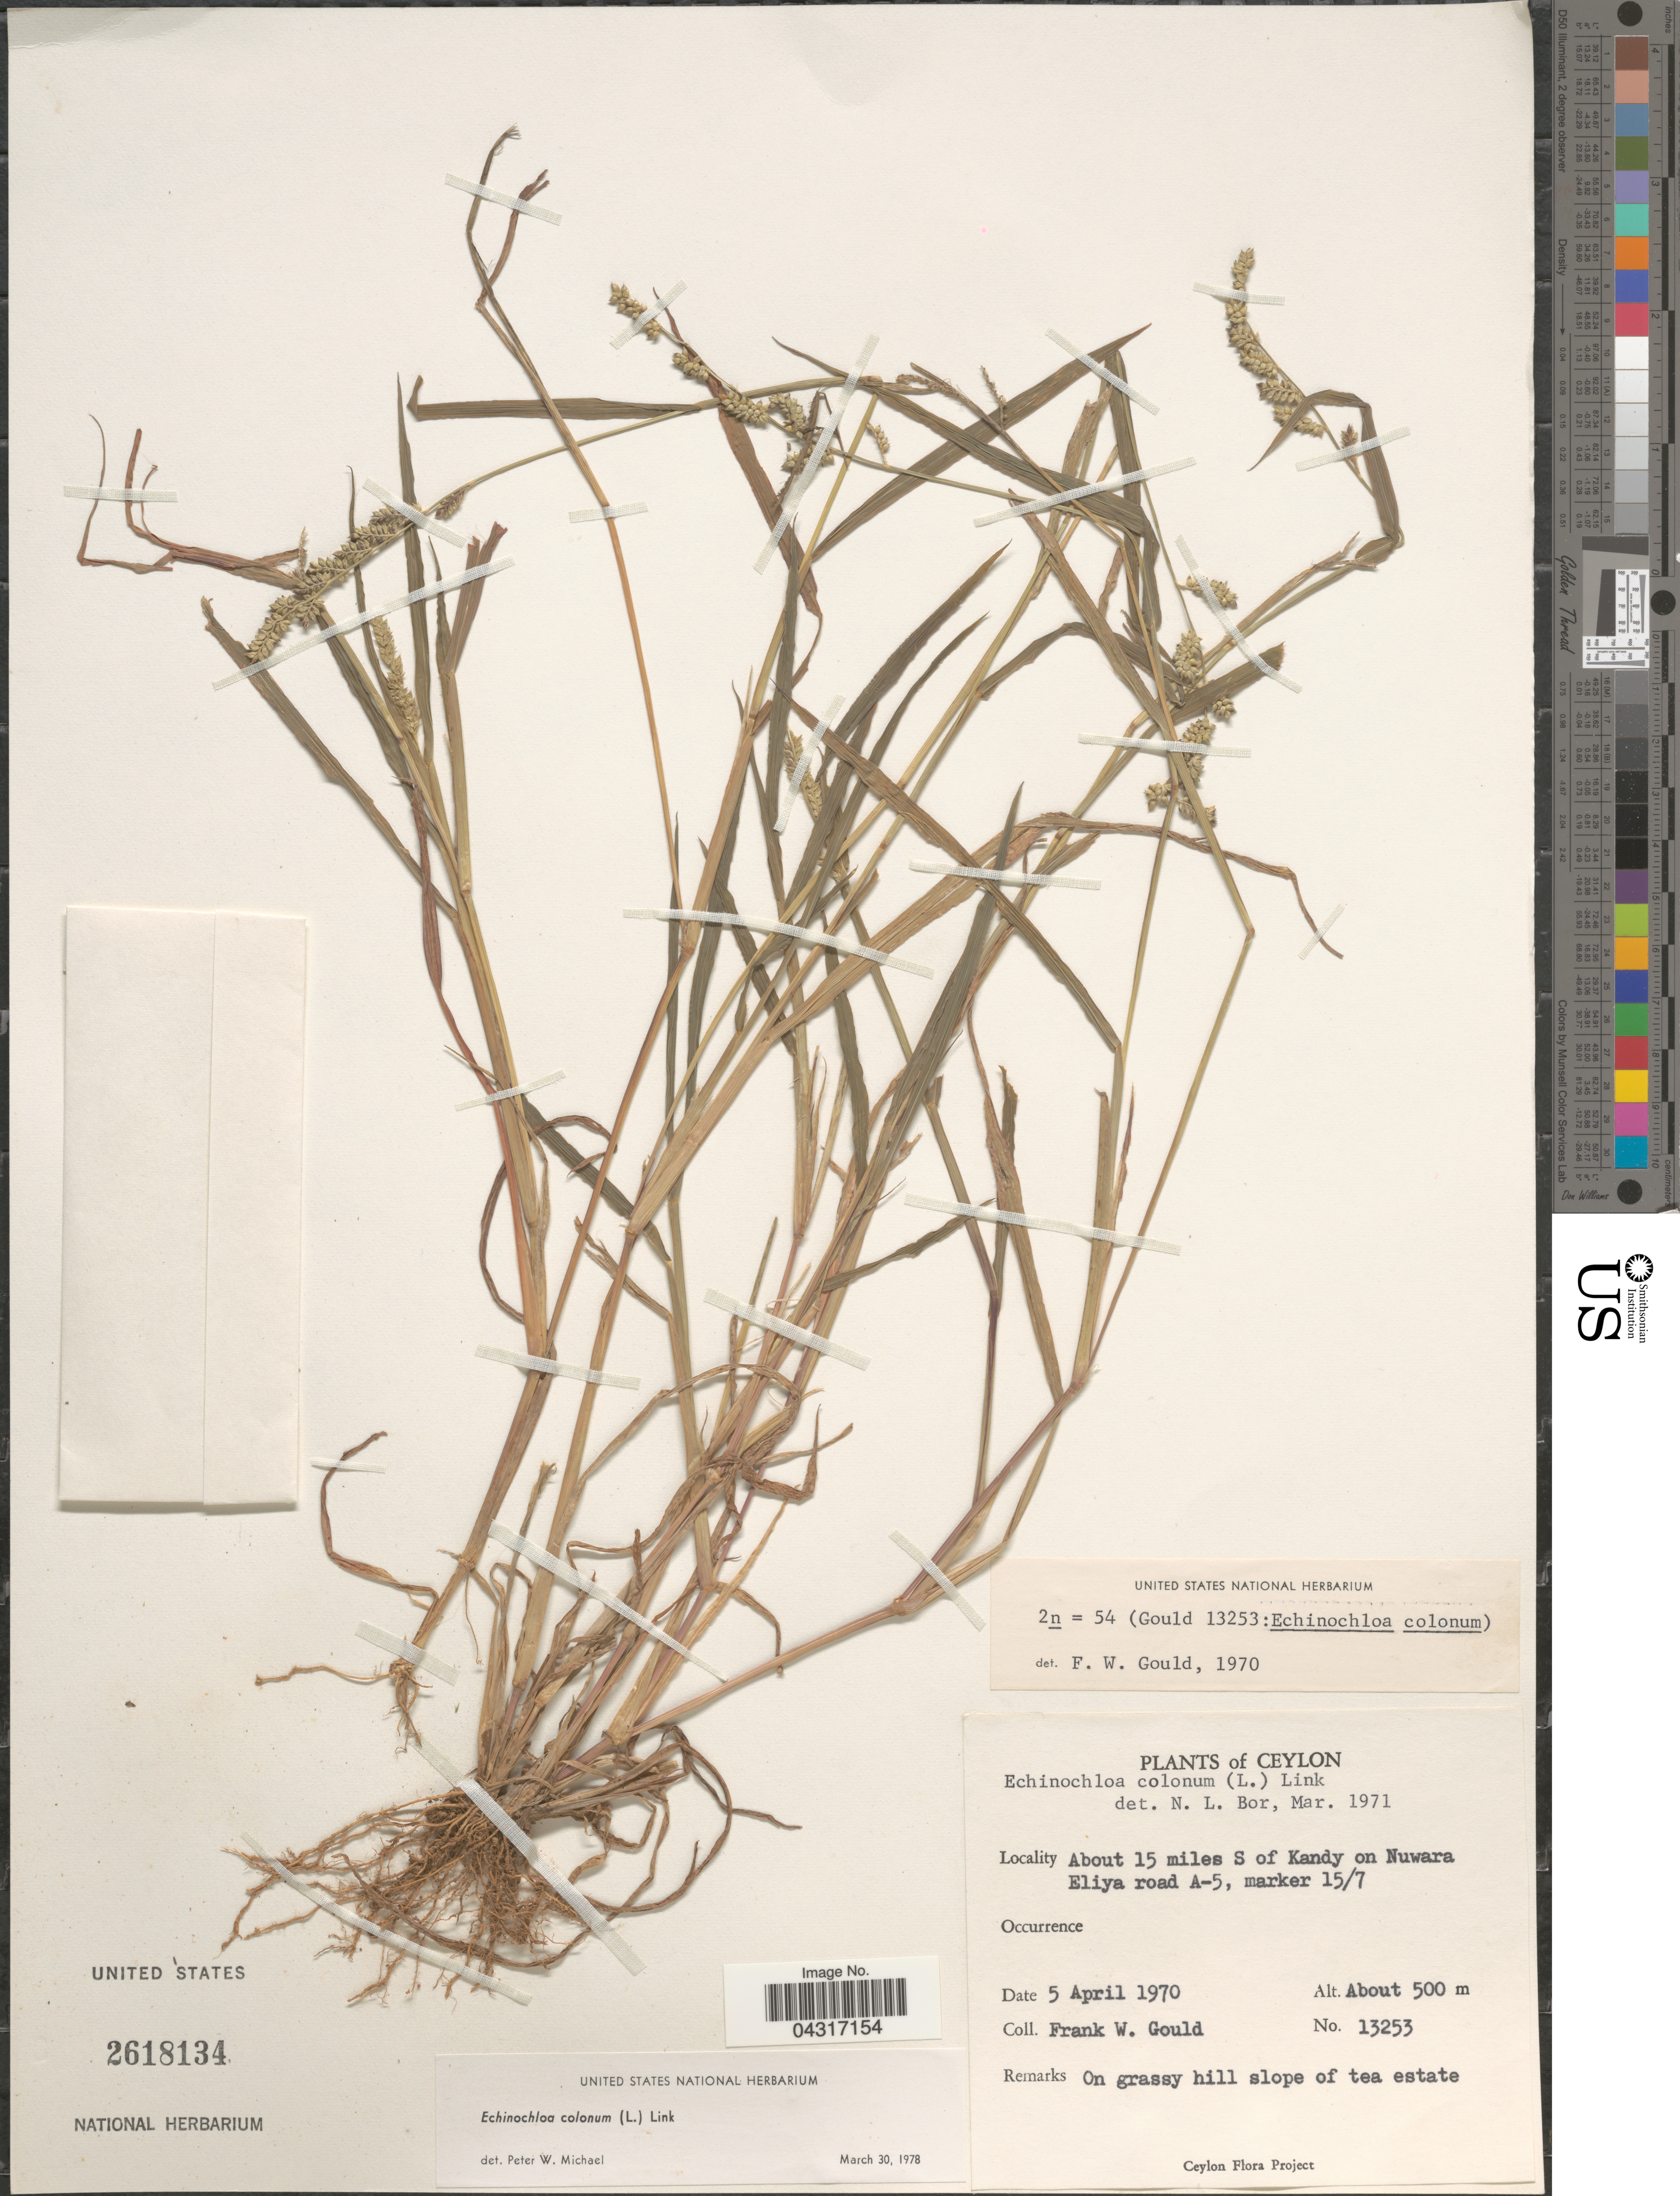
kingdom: Plantae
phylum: Tracheophyta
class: Liliopsida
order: Poales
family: Poaceae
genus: Echinochloa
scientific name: Echinochloa colona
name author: (L.) Link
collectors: F. W. Gould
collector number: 13253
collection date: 1970-04-05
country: Sri Lanka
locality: Ceylon. About 15 miles S of Kandy on Nuwara Eliya road A-5, marker 15/7.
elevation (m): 500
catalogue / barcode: US 2618134